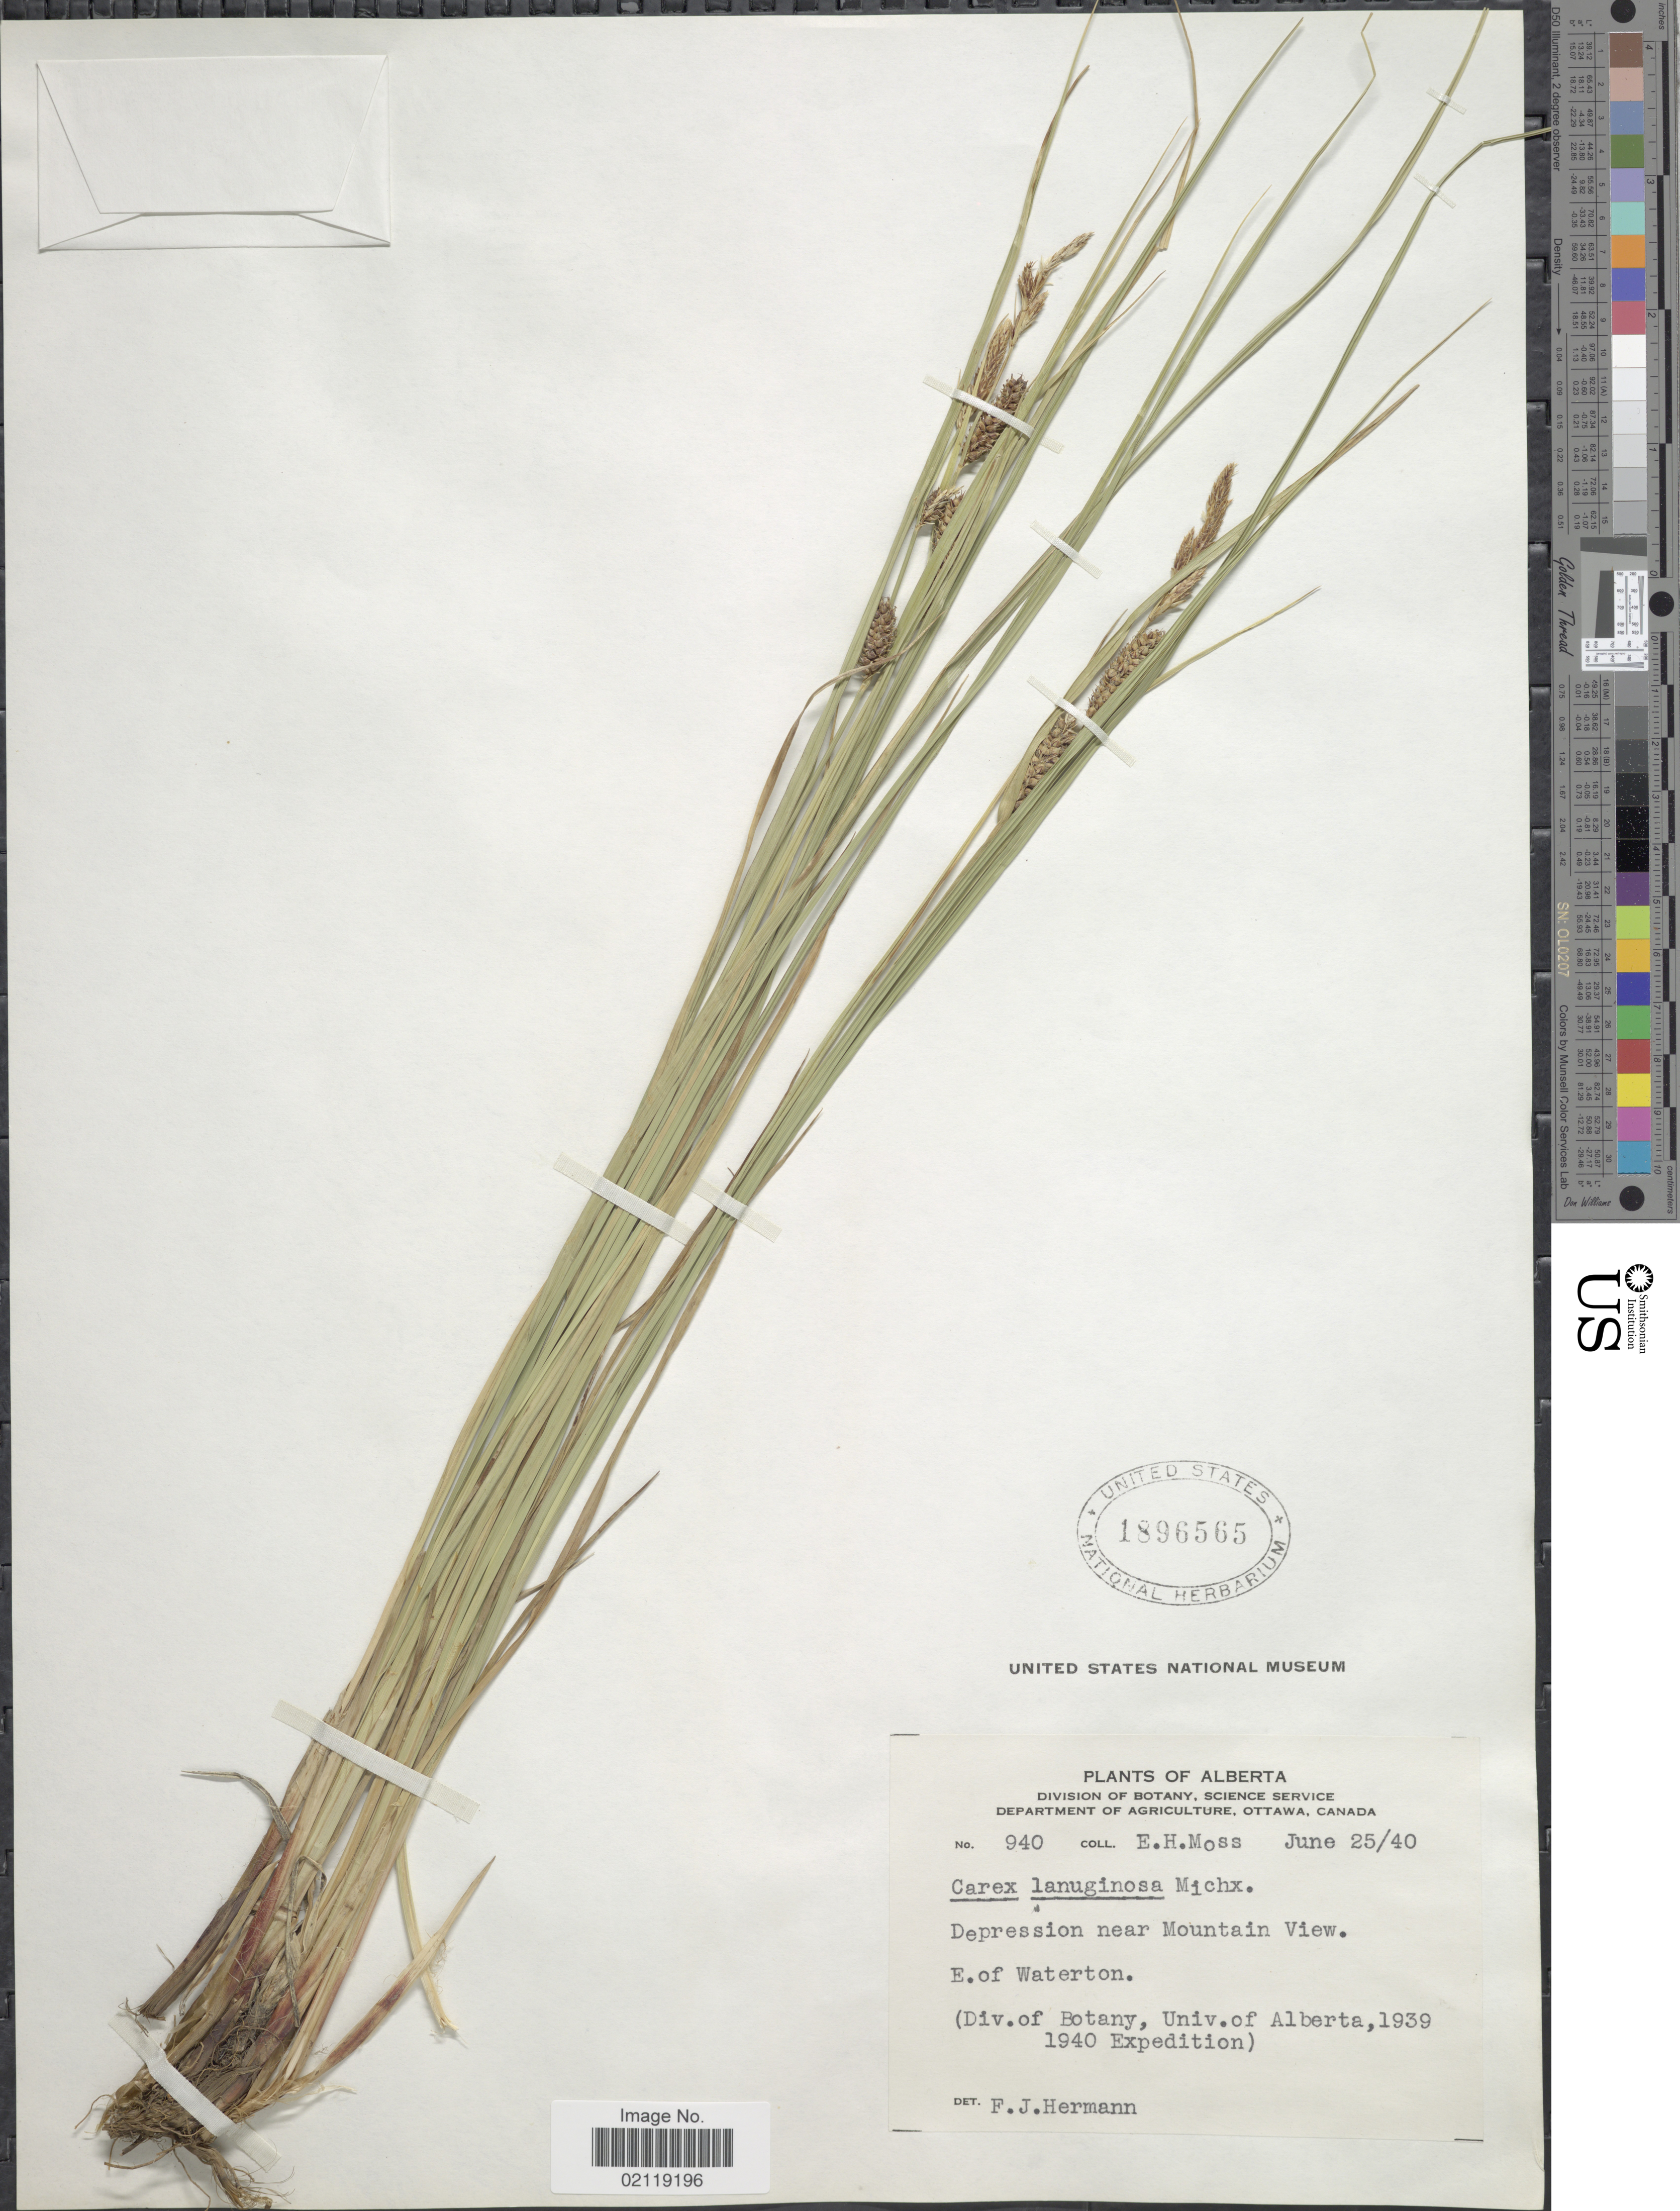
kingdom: Plantae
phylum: Tracheophyta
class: Liliopsida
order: Poales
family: Cyperaceae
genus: Carex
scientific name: Carex pellita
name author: Muhl. ex Willd.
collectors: E. Moss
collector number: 940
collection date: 1940-06-25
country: Canada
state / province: Alberta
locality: Depression near Mountain View. E. of Waterton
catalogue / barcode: US 1896565